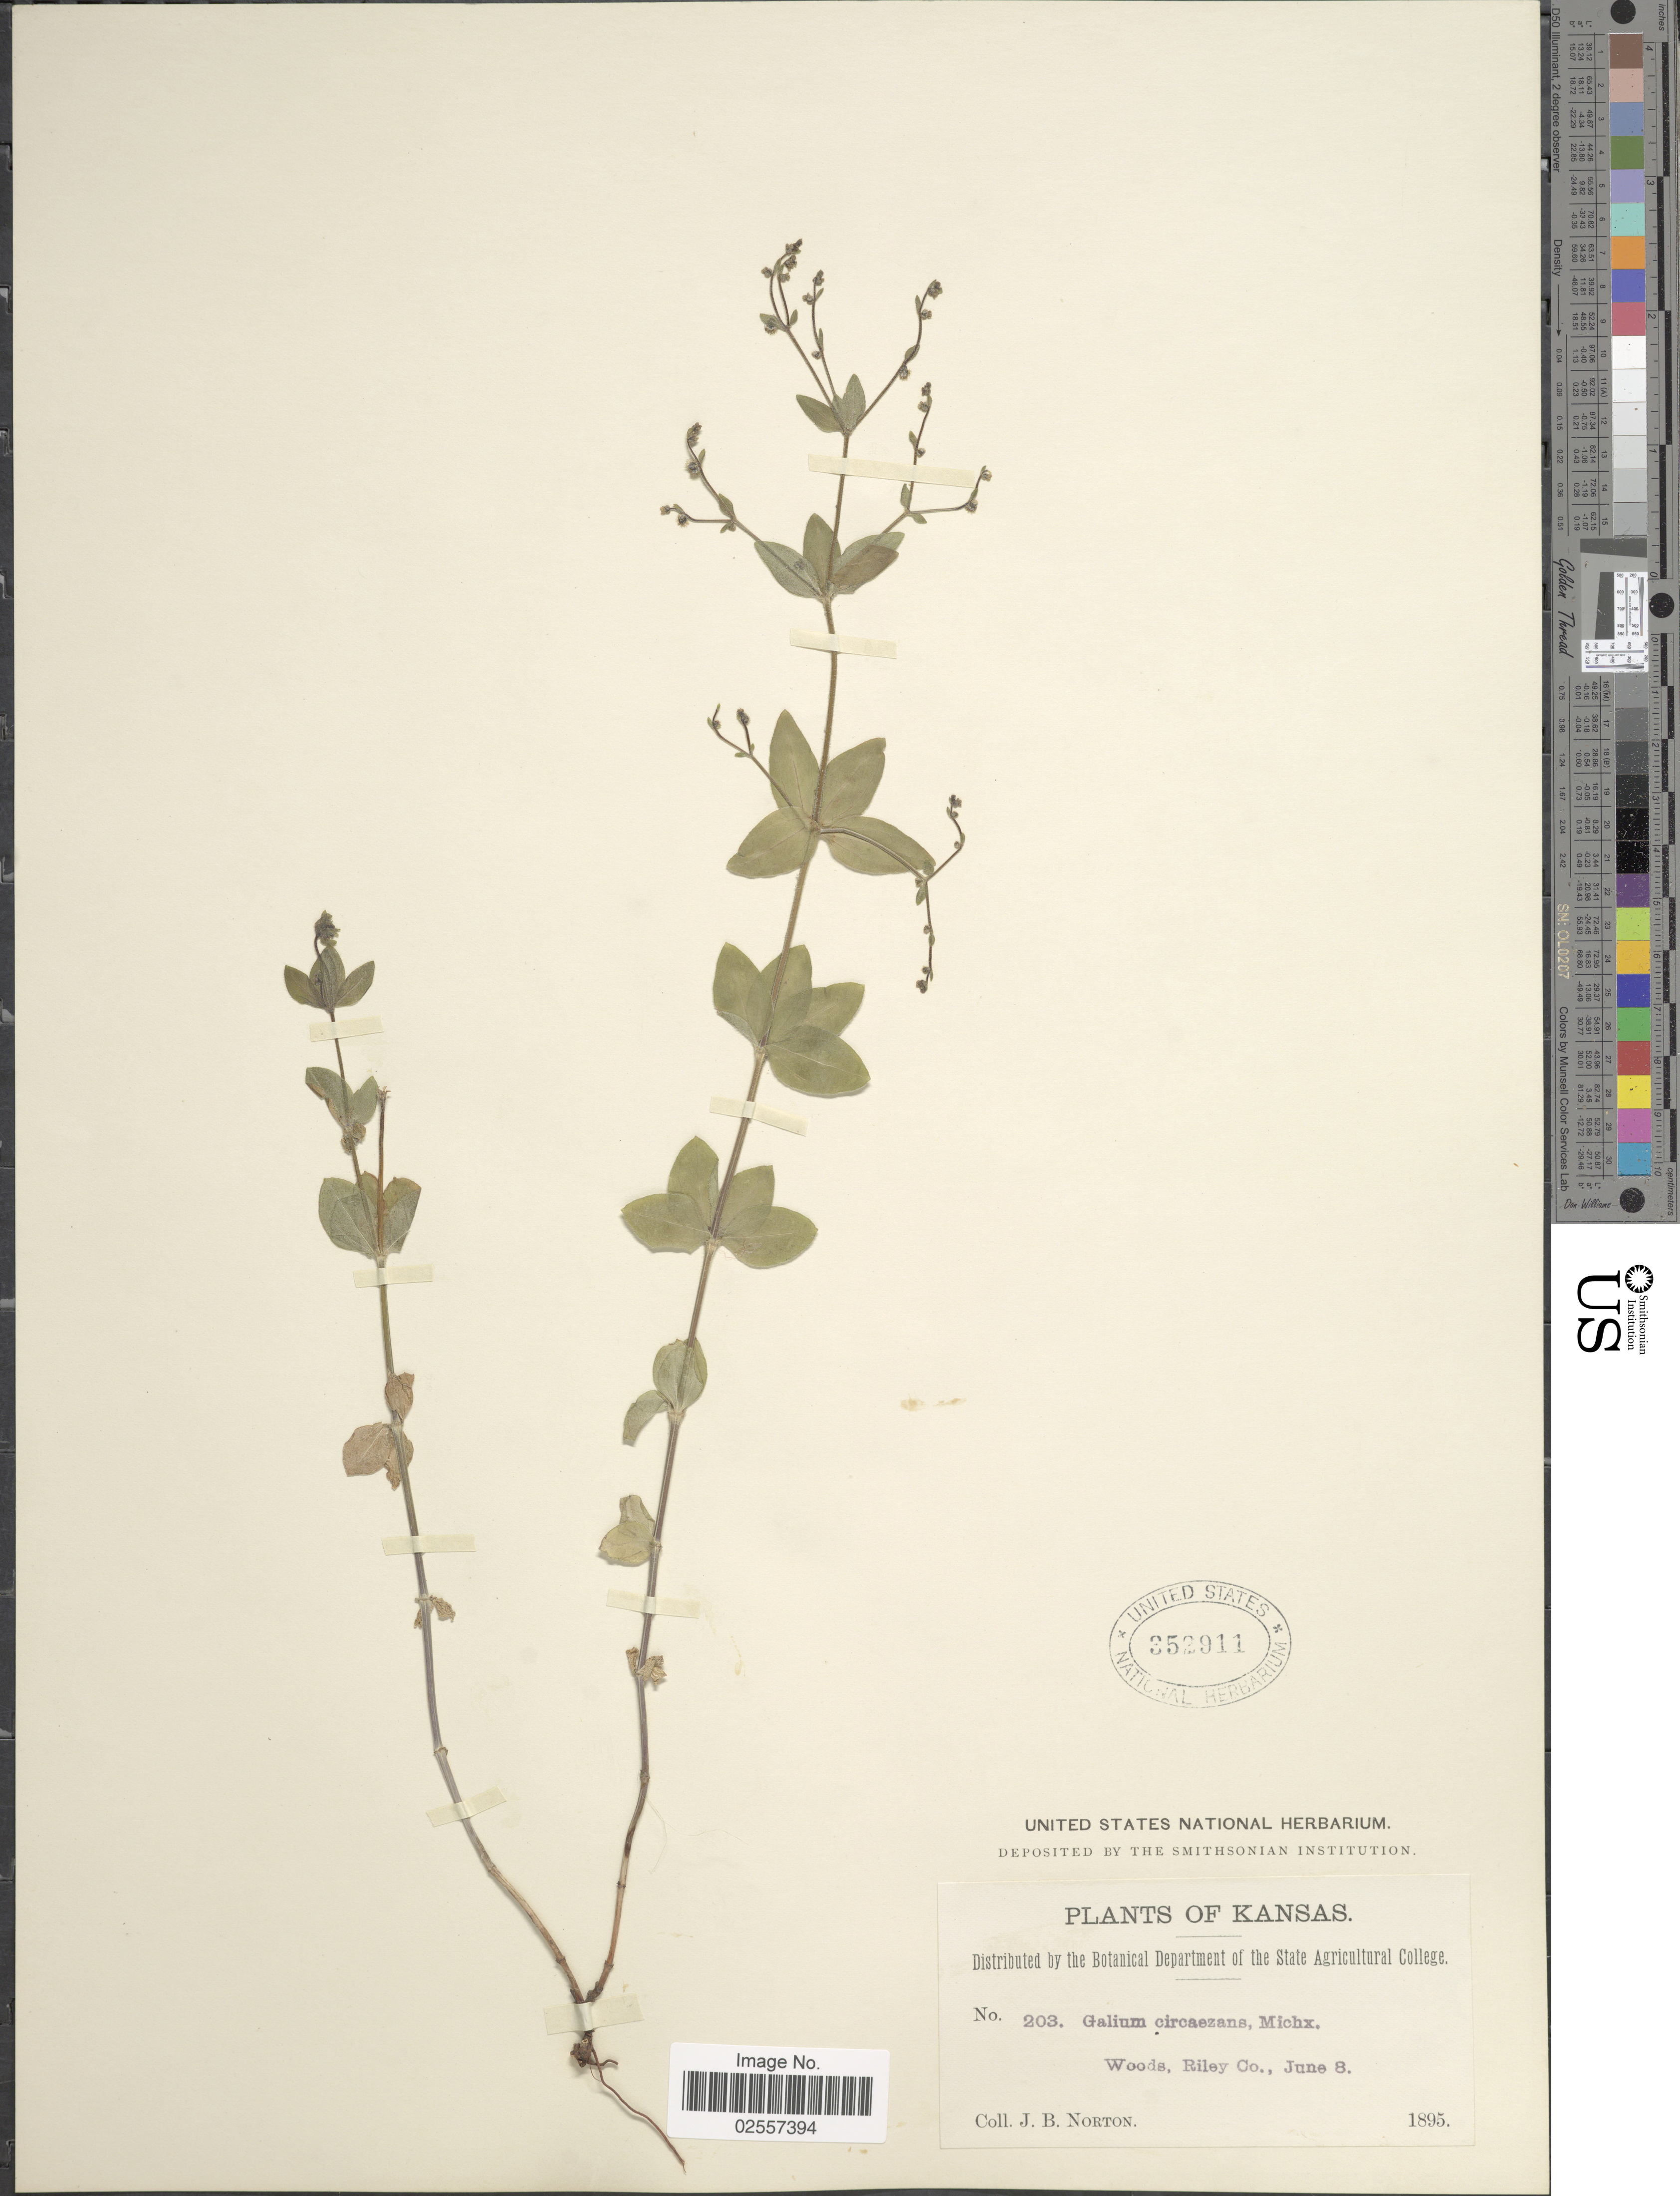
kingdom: Plantae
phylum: Tracheophyta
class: Magnoliopsida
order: Gentianales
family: Rubiaceae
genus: Galium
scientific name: Galium circaezans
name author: Michx.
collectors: J. B. Norton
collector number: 203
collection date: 1895-06-08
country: United States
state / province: Kansas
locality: Woods, Riley Co.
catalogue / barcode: US 352911